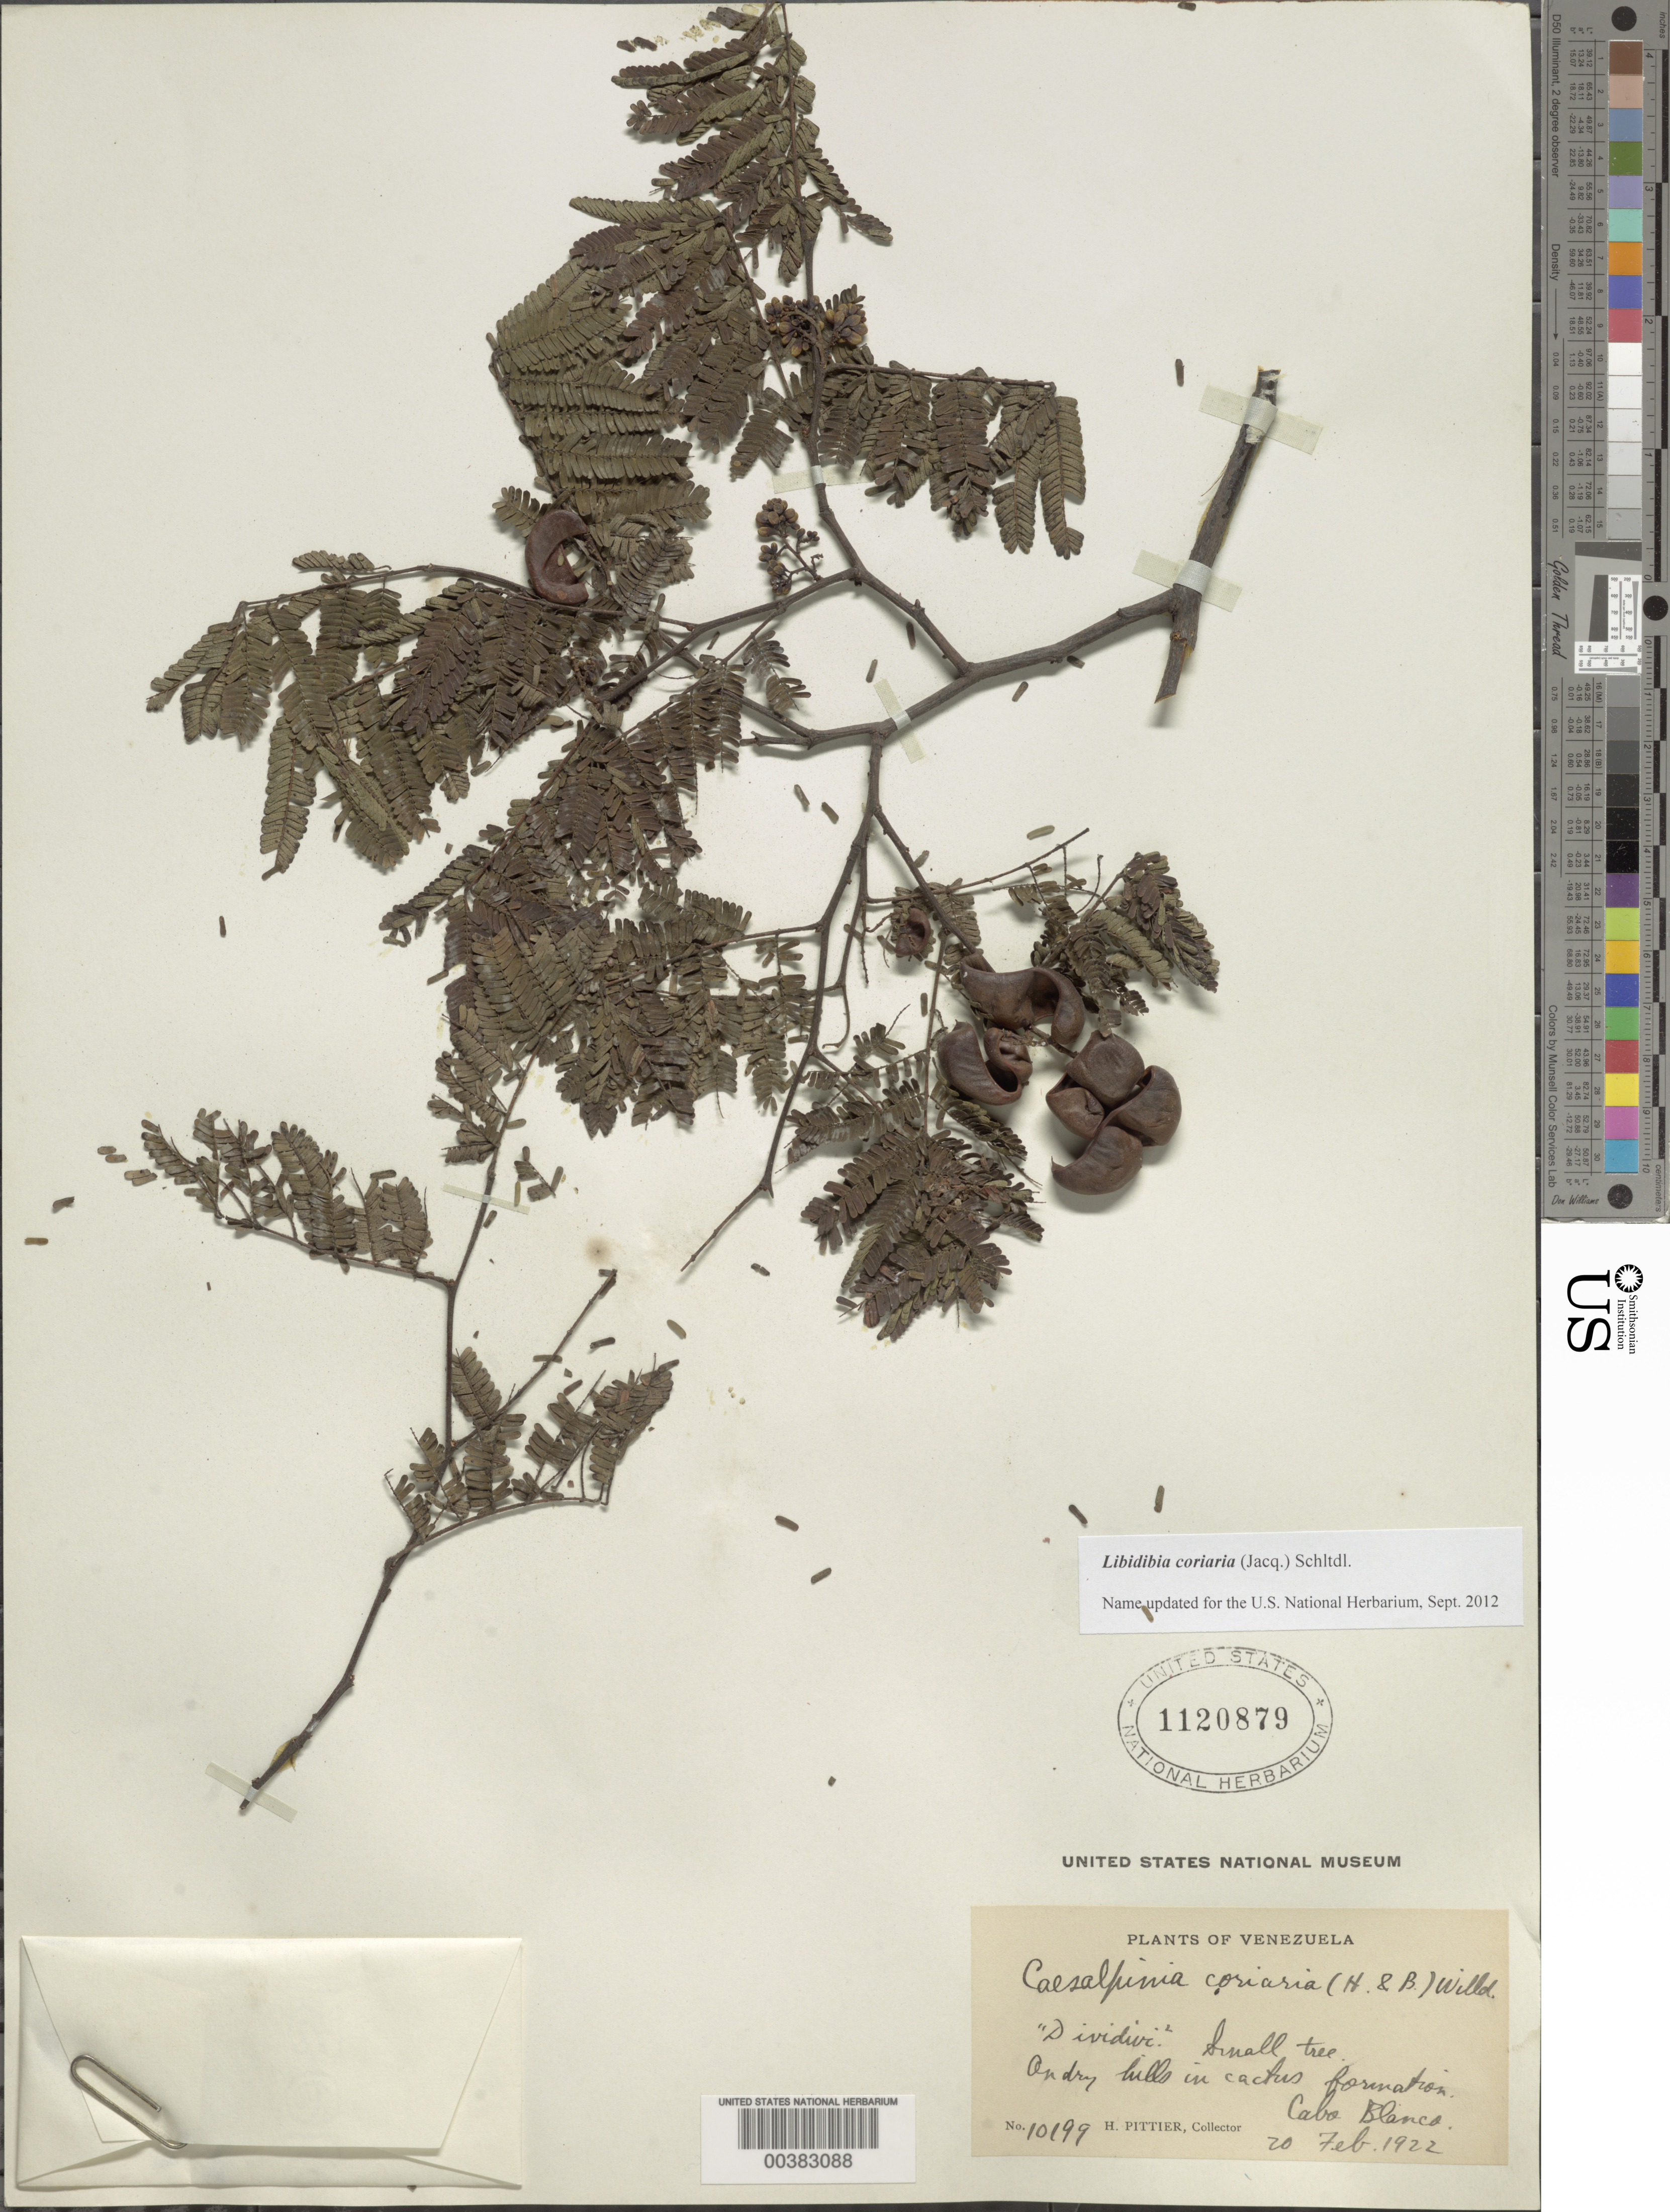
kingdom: Plantae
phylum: Tracheophyta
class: Magnoliopsida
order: Fabales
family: Fabaceae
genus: Libidibia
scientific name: Libidibia coriaria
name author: (Jacq.) Schltdl.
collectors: H. F. Pittier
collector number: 10199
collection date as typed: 20 Feb 1922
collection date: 1922-02-20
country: Venezuela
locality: Cabo blanco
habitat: On dry hills in cactus formation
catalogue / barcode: US 1120879